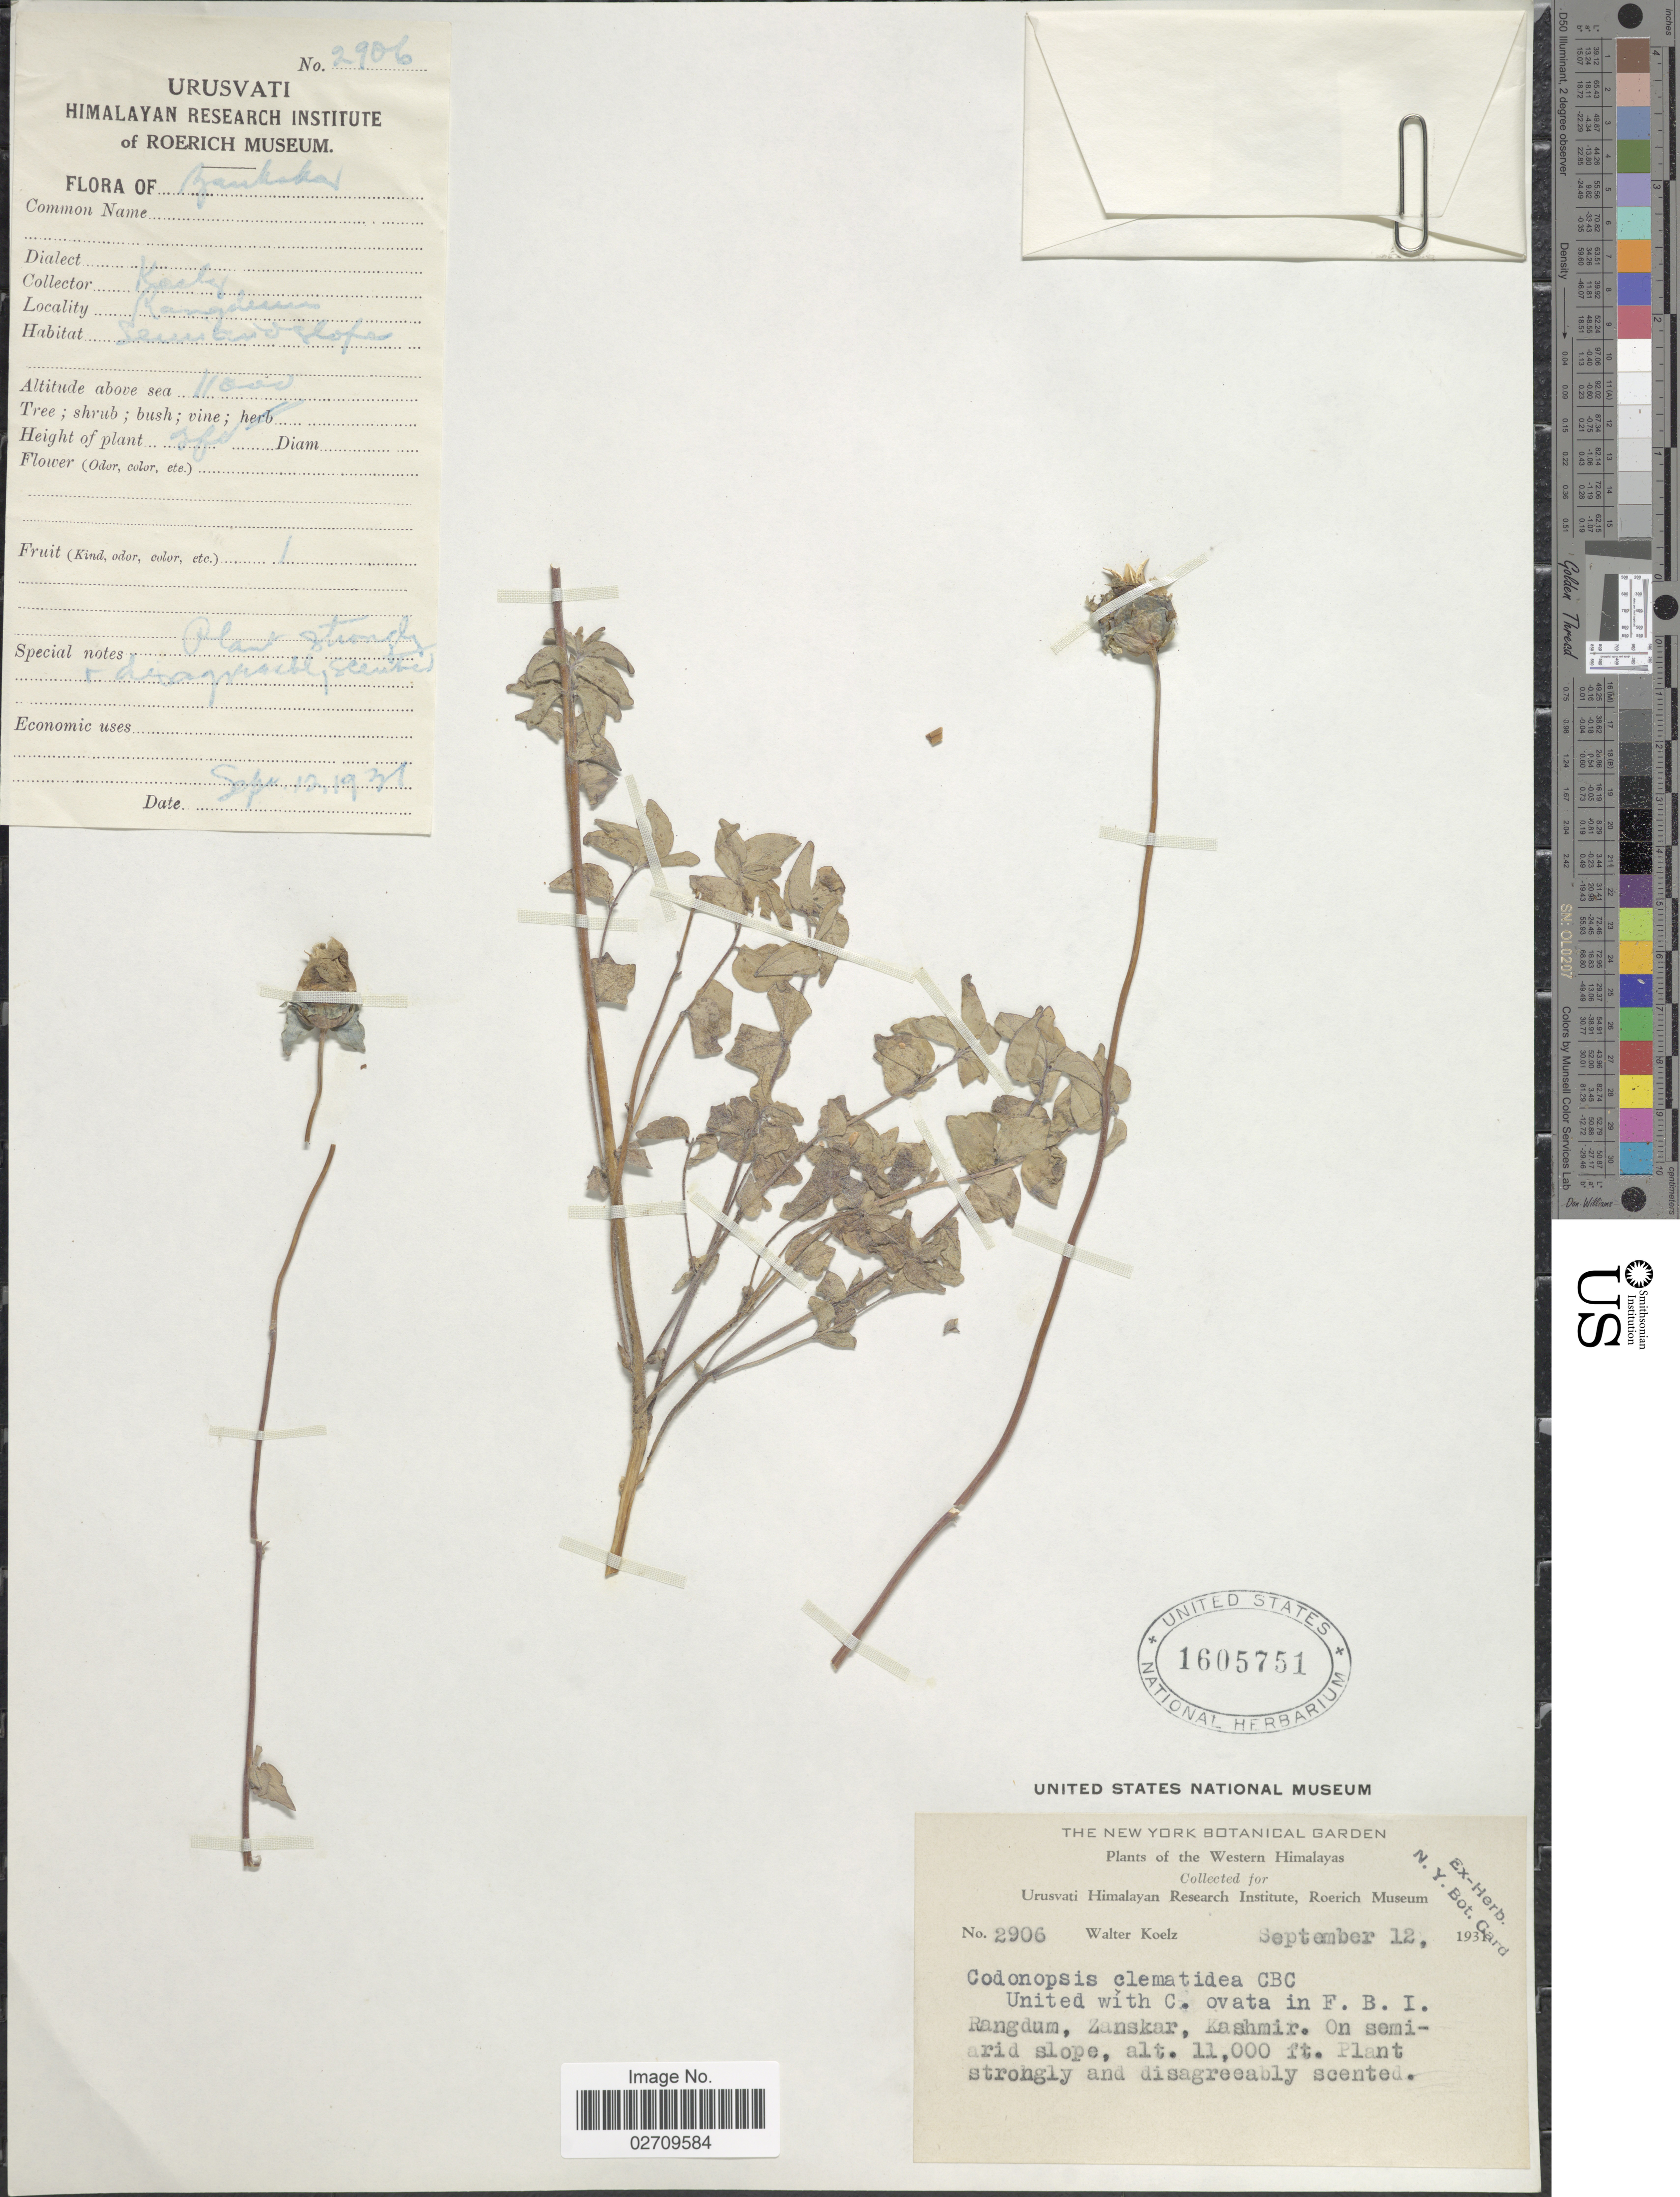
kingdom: Plantae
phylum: Tracheophyta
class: Magnoliopsida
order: Asterales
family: Campanulaceae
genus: Codonopsis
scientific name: Codonopsis clematidea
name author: (Schrenk) C.B. Clarke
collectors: W. N. Koelz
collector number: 2906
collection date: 1931-09-12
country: India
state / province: Jammu and Kashmir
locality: Western Himalayas, Rangdum, Zanskar, Kashmir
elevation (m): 3353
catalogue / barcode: US 1605751